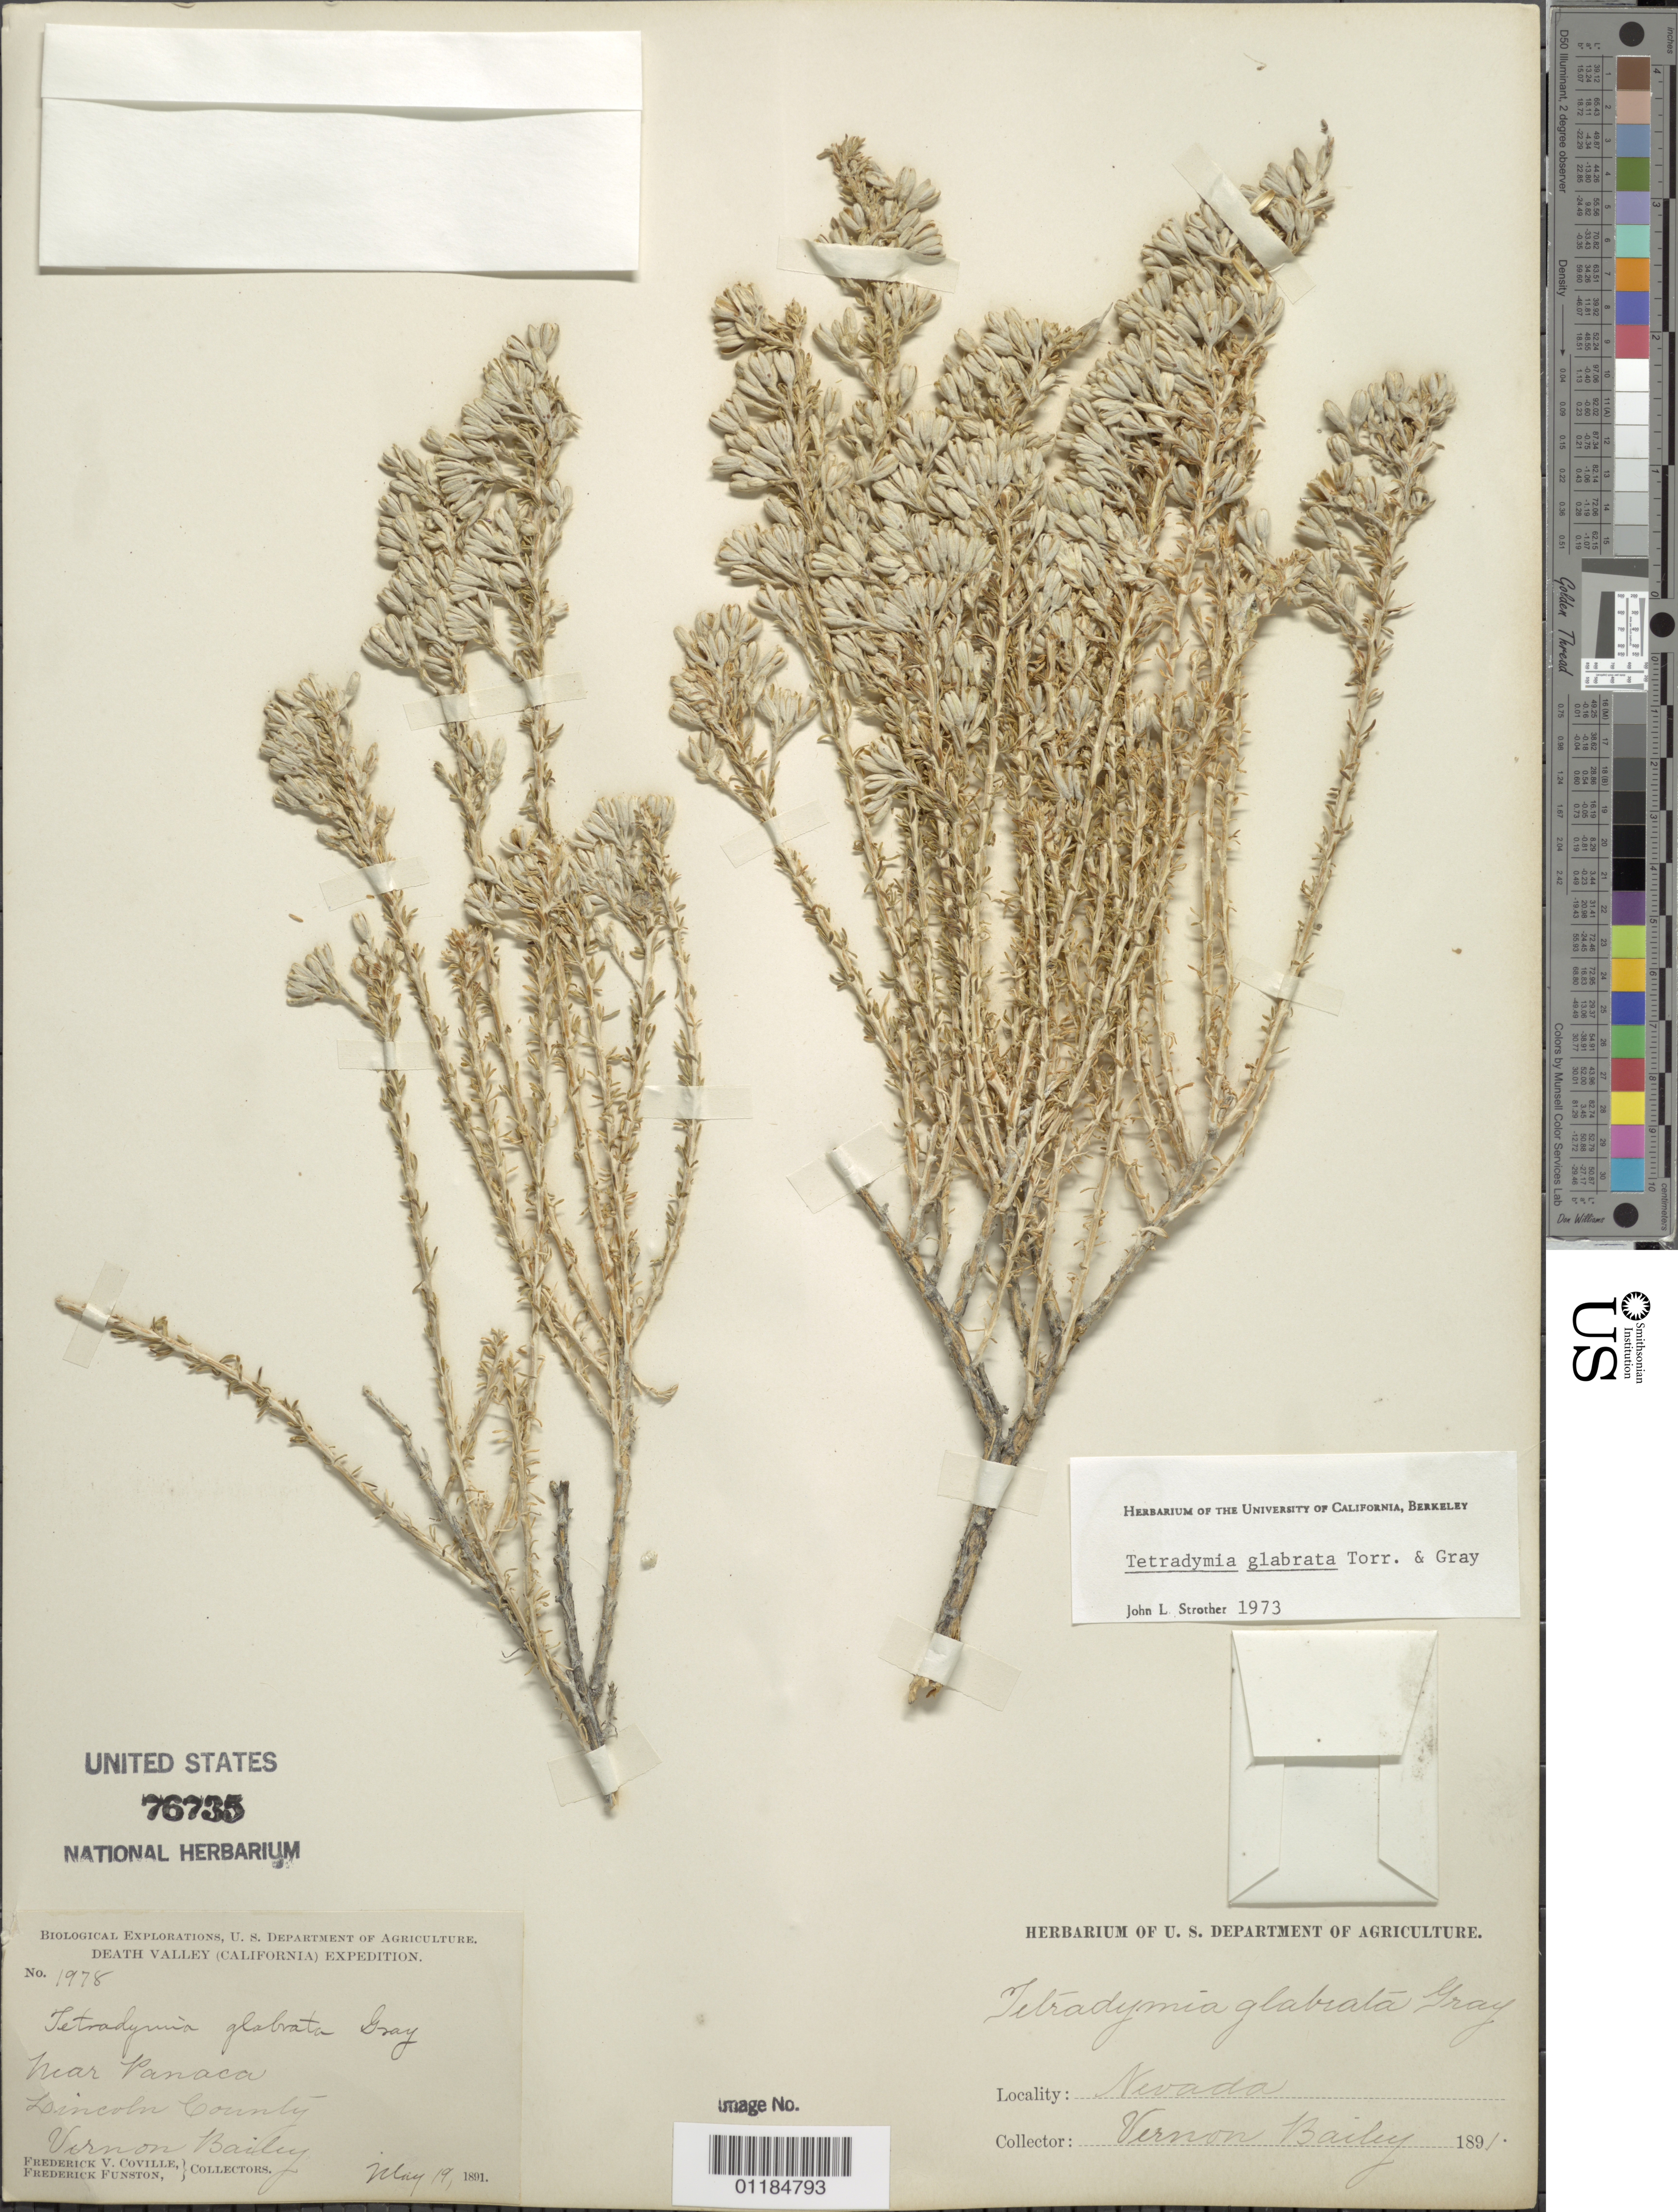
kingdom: Plantae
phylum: Tracheophyta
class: Magnoliopsida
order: Asterales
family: Asteraceae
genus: Tetradymia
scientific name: Tetradymia glabrata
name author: Torr. & A. Gray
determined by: Strother, J. L., (UC), University of California Berkeley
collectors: V. O. Bailey, F. V. Coville & F. Funston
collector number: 1978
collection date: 1891-05-19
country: United States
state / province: Nevada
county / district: Lincoln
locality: near Panaca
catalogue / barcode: US 76735